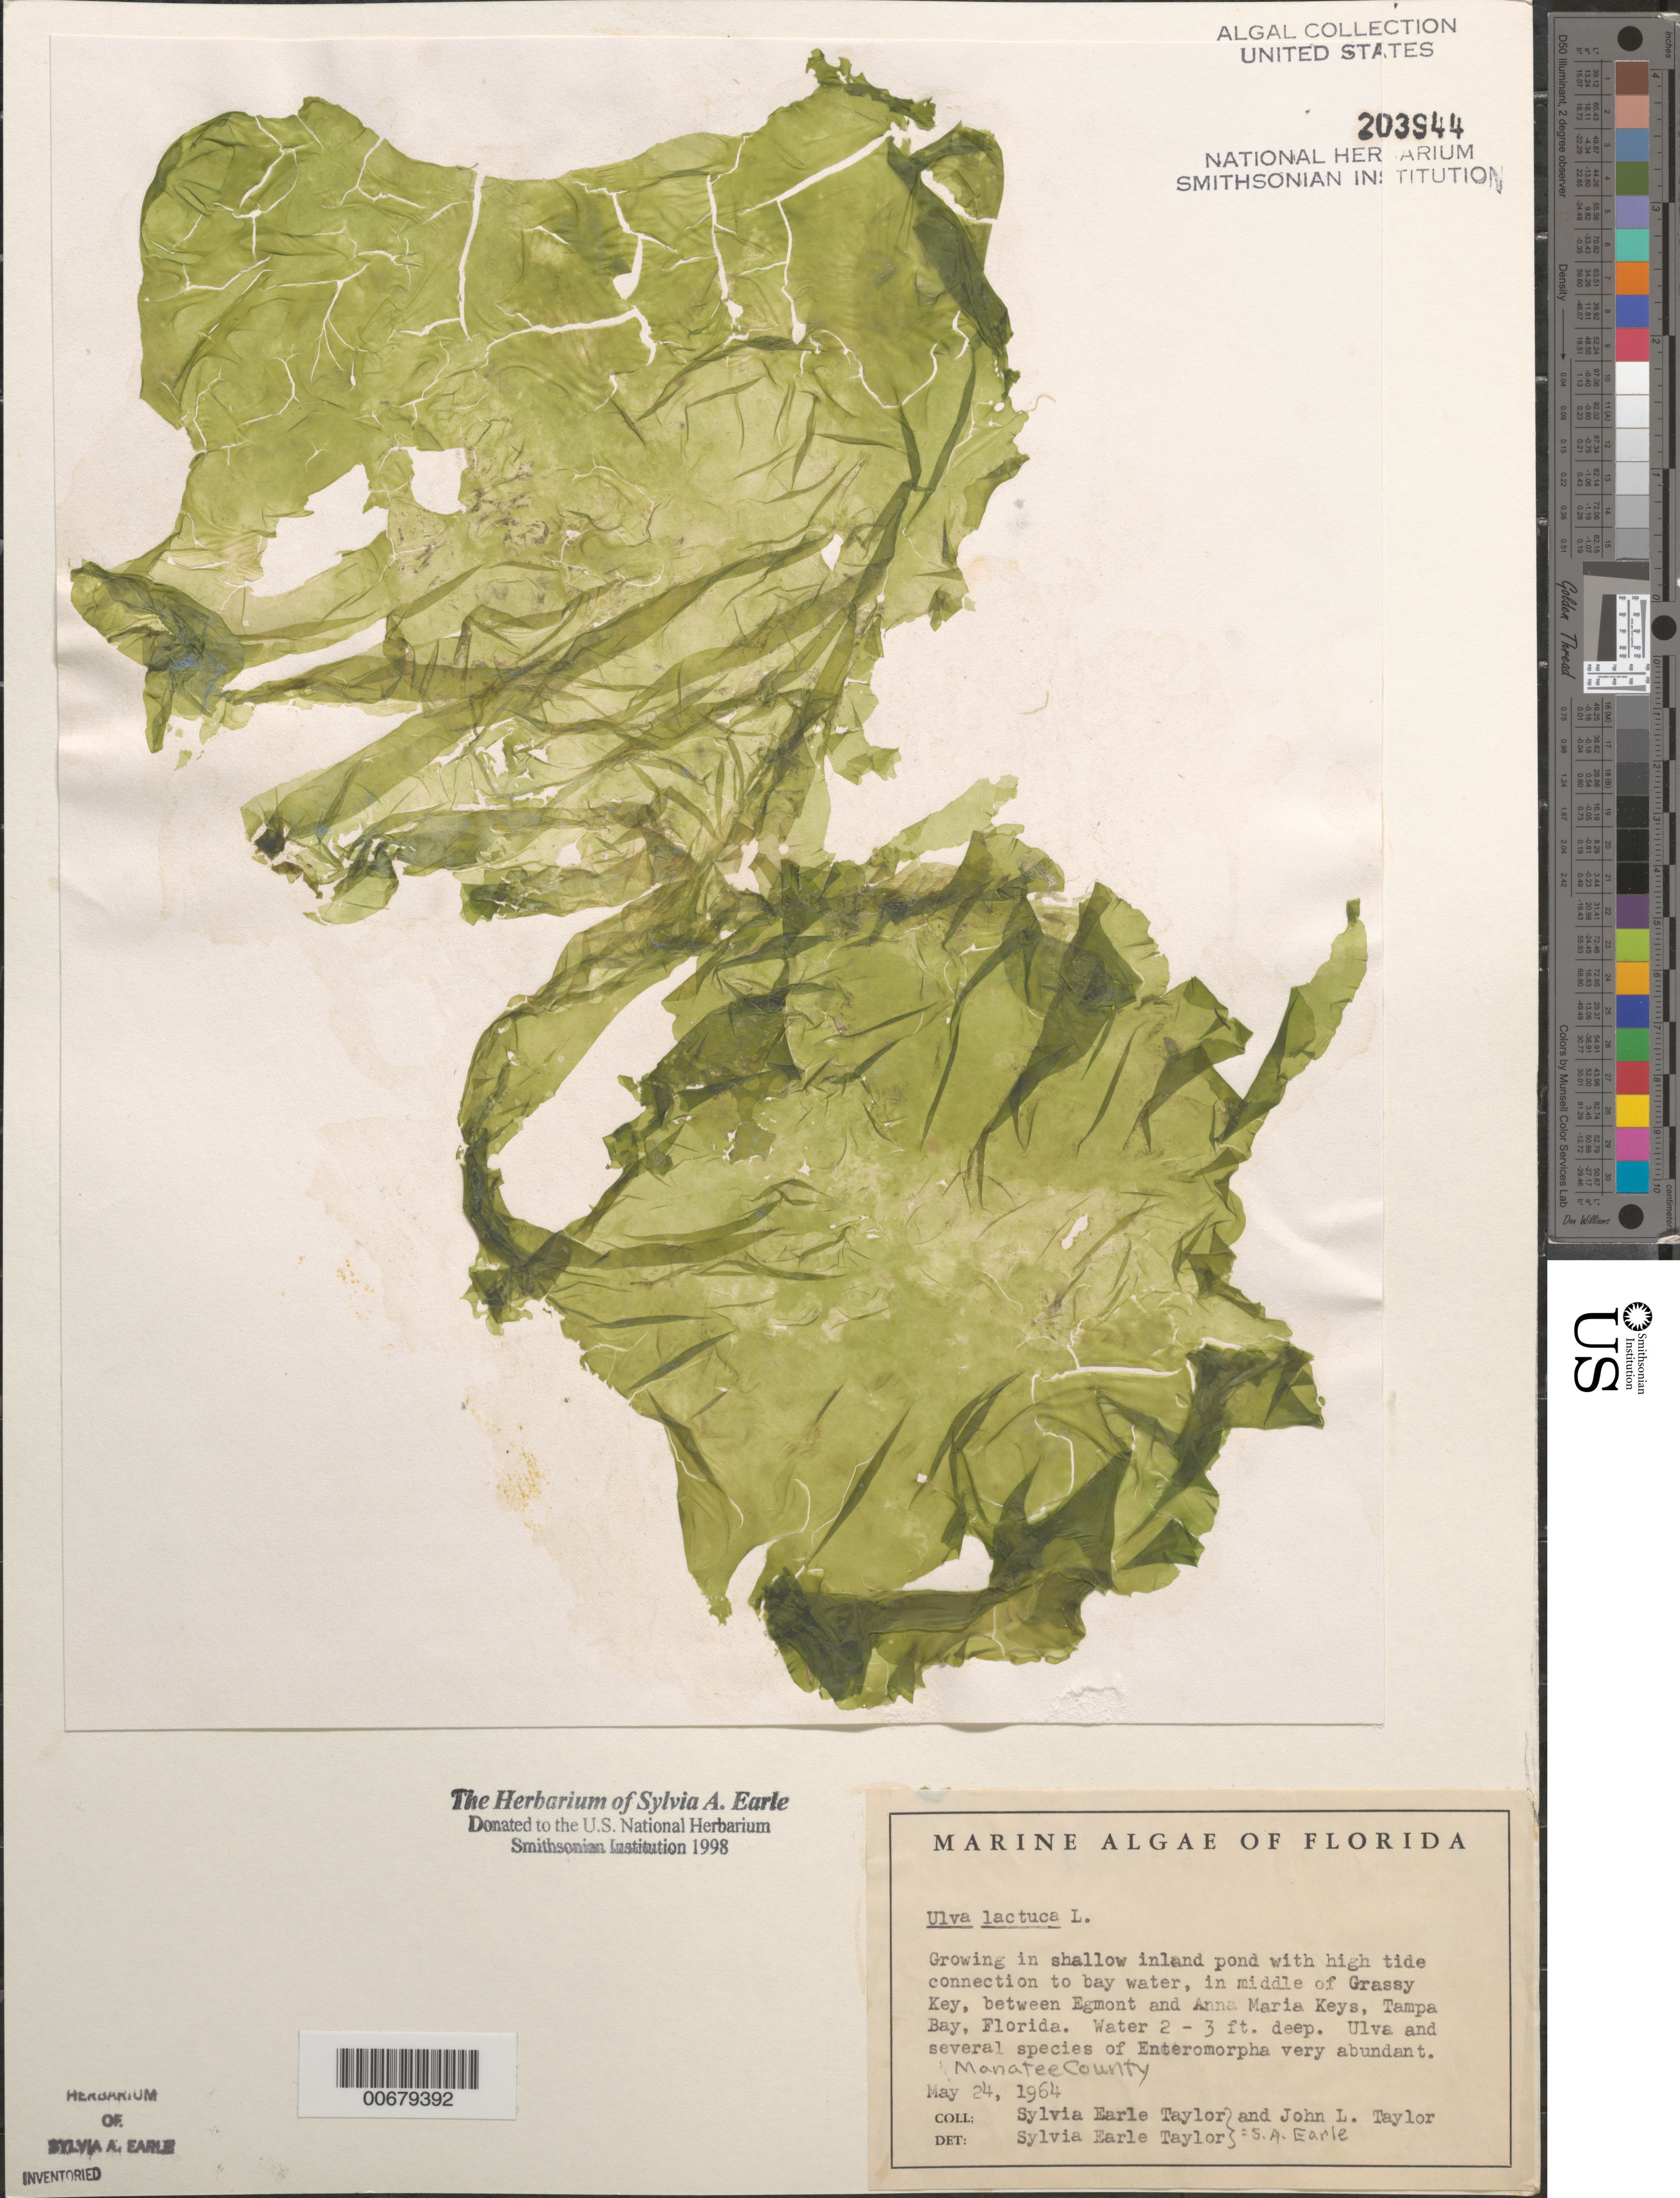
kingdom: Plantae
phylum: Chlorophyta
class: Ulvophyceae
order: Ulvales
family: Ulvaceae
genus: Ulva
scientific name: Ulva lactuca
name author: L.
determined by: Earle, S. A.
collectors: S. A. Earle & J. L. Taylor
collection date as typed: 24 May 1964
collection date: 1964-05-24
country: United States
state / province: Florida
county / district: Manatee County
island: Grassy Key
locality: Tampa Bay (between Egmont Key and Anna Maria Key)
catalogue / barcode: US 203944